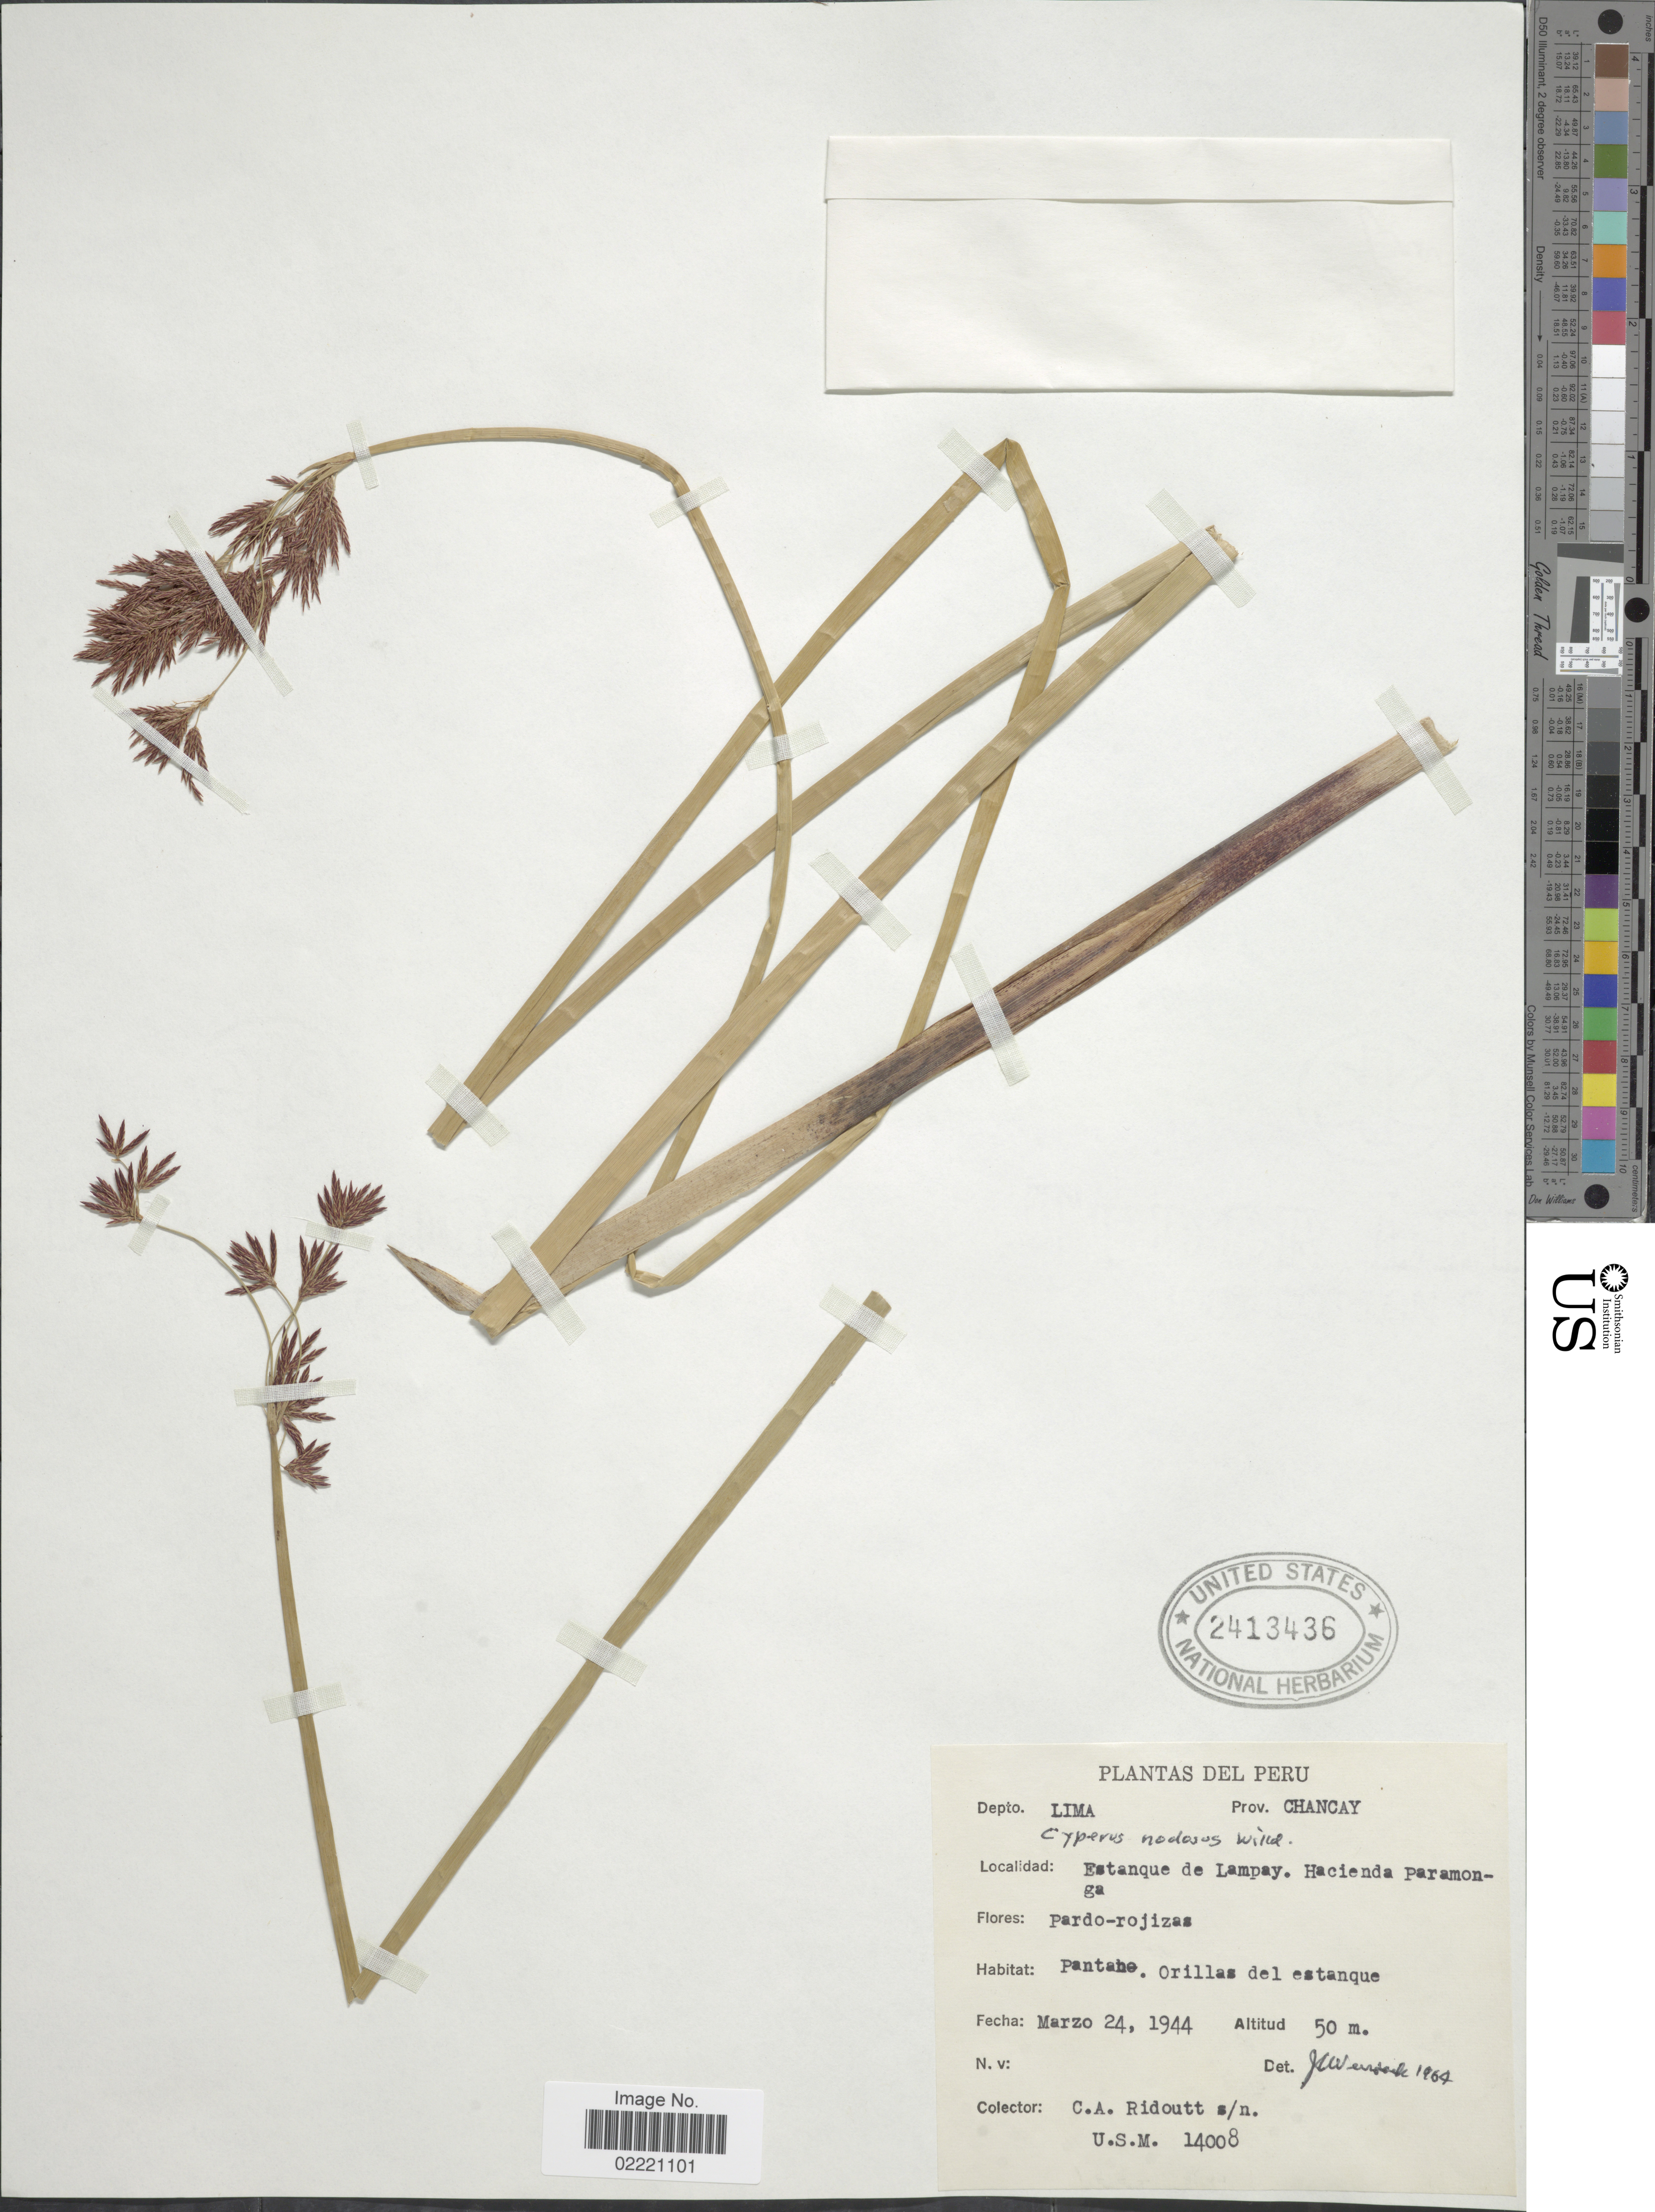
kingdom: Plantae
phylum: Tracheophyta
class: Liliopsida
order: Poales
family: Cyperaceae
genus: Cyperus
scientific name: Cyperus articulatus var. nodosus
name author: (Bonpl. ex Humb. & Willd.) Kük.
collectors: C. Ridoutt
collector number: USM14008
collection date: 1944-03-24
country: Peru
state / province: Lima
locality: Prov. Chancay, Estanque de Lampay, Hacienda paramonga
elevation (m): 50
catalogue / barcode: US 2413436